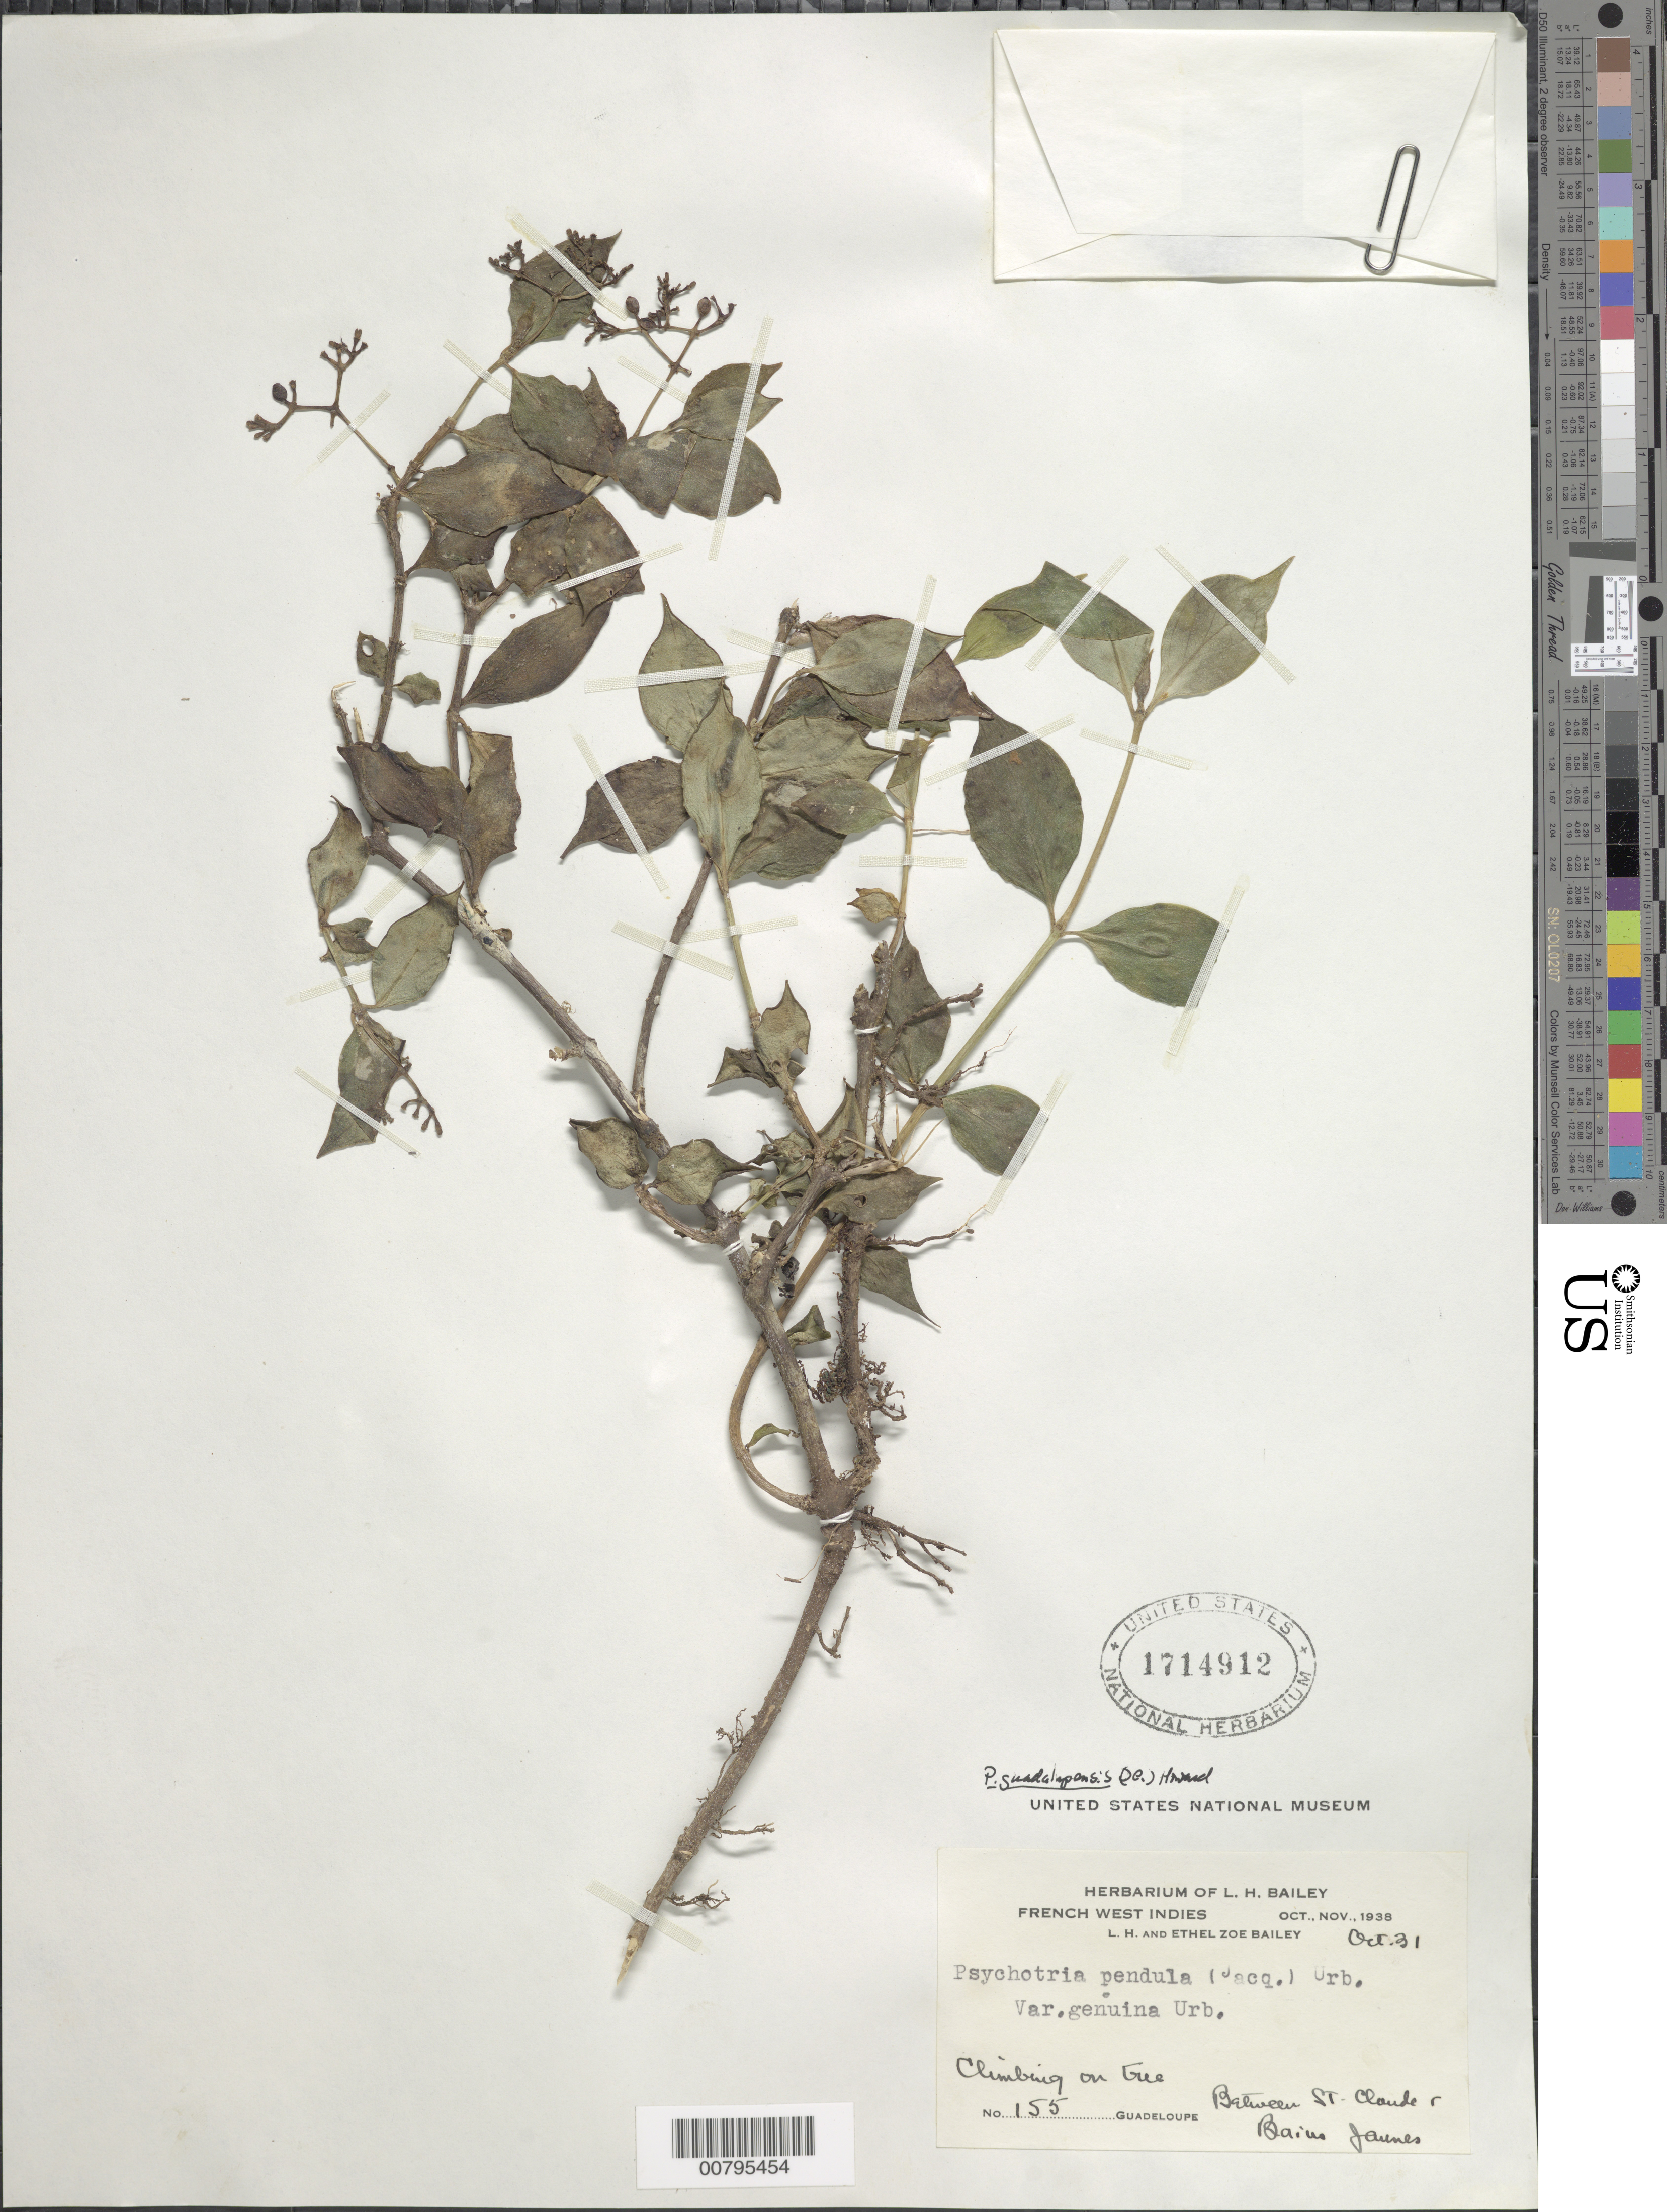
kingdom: Plantae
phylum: Tracheophyta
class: Magnoliopsida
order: Gentianales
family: Rubiaceae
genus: Notopleura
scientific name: Notopleura guadalupensis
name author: (DC.) C.M. Taylor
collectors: L. H. Bailey & E. Z. Bailey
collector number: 155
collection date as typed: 31 Oct 1938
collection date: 1938-10-31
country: Guadeloupe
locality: Between St. Claude and Bains Jaunes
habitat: Climbing on tree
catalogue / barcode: US 1714912